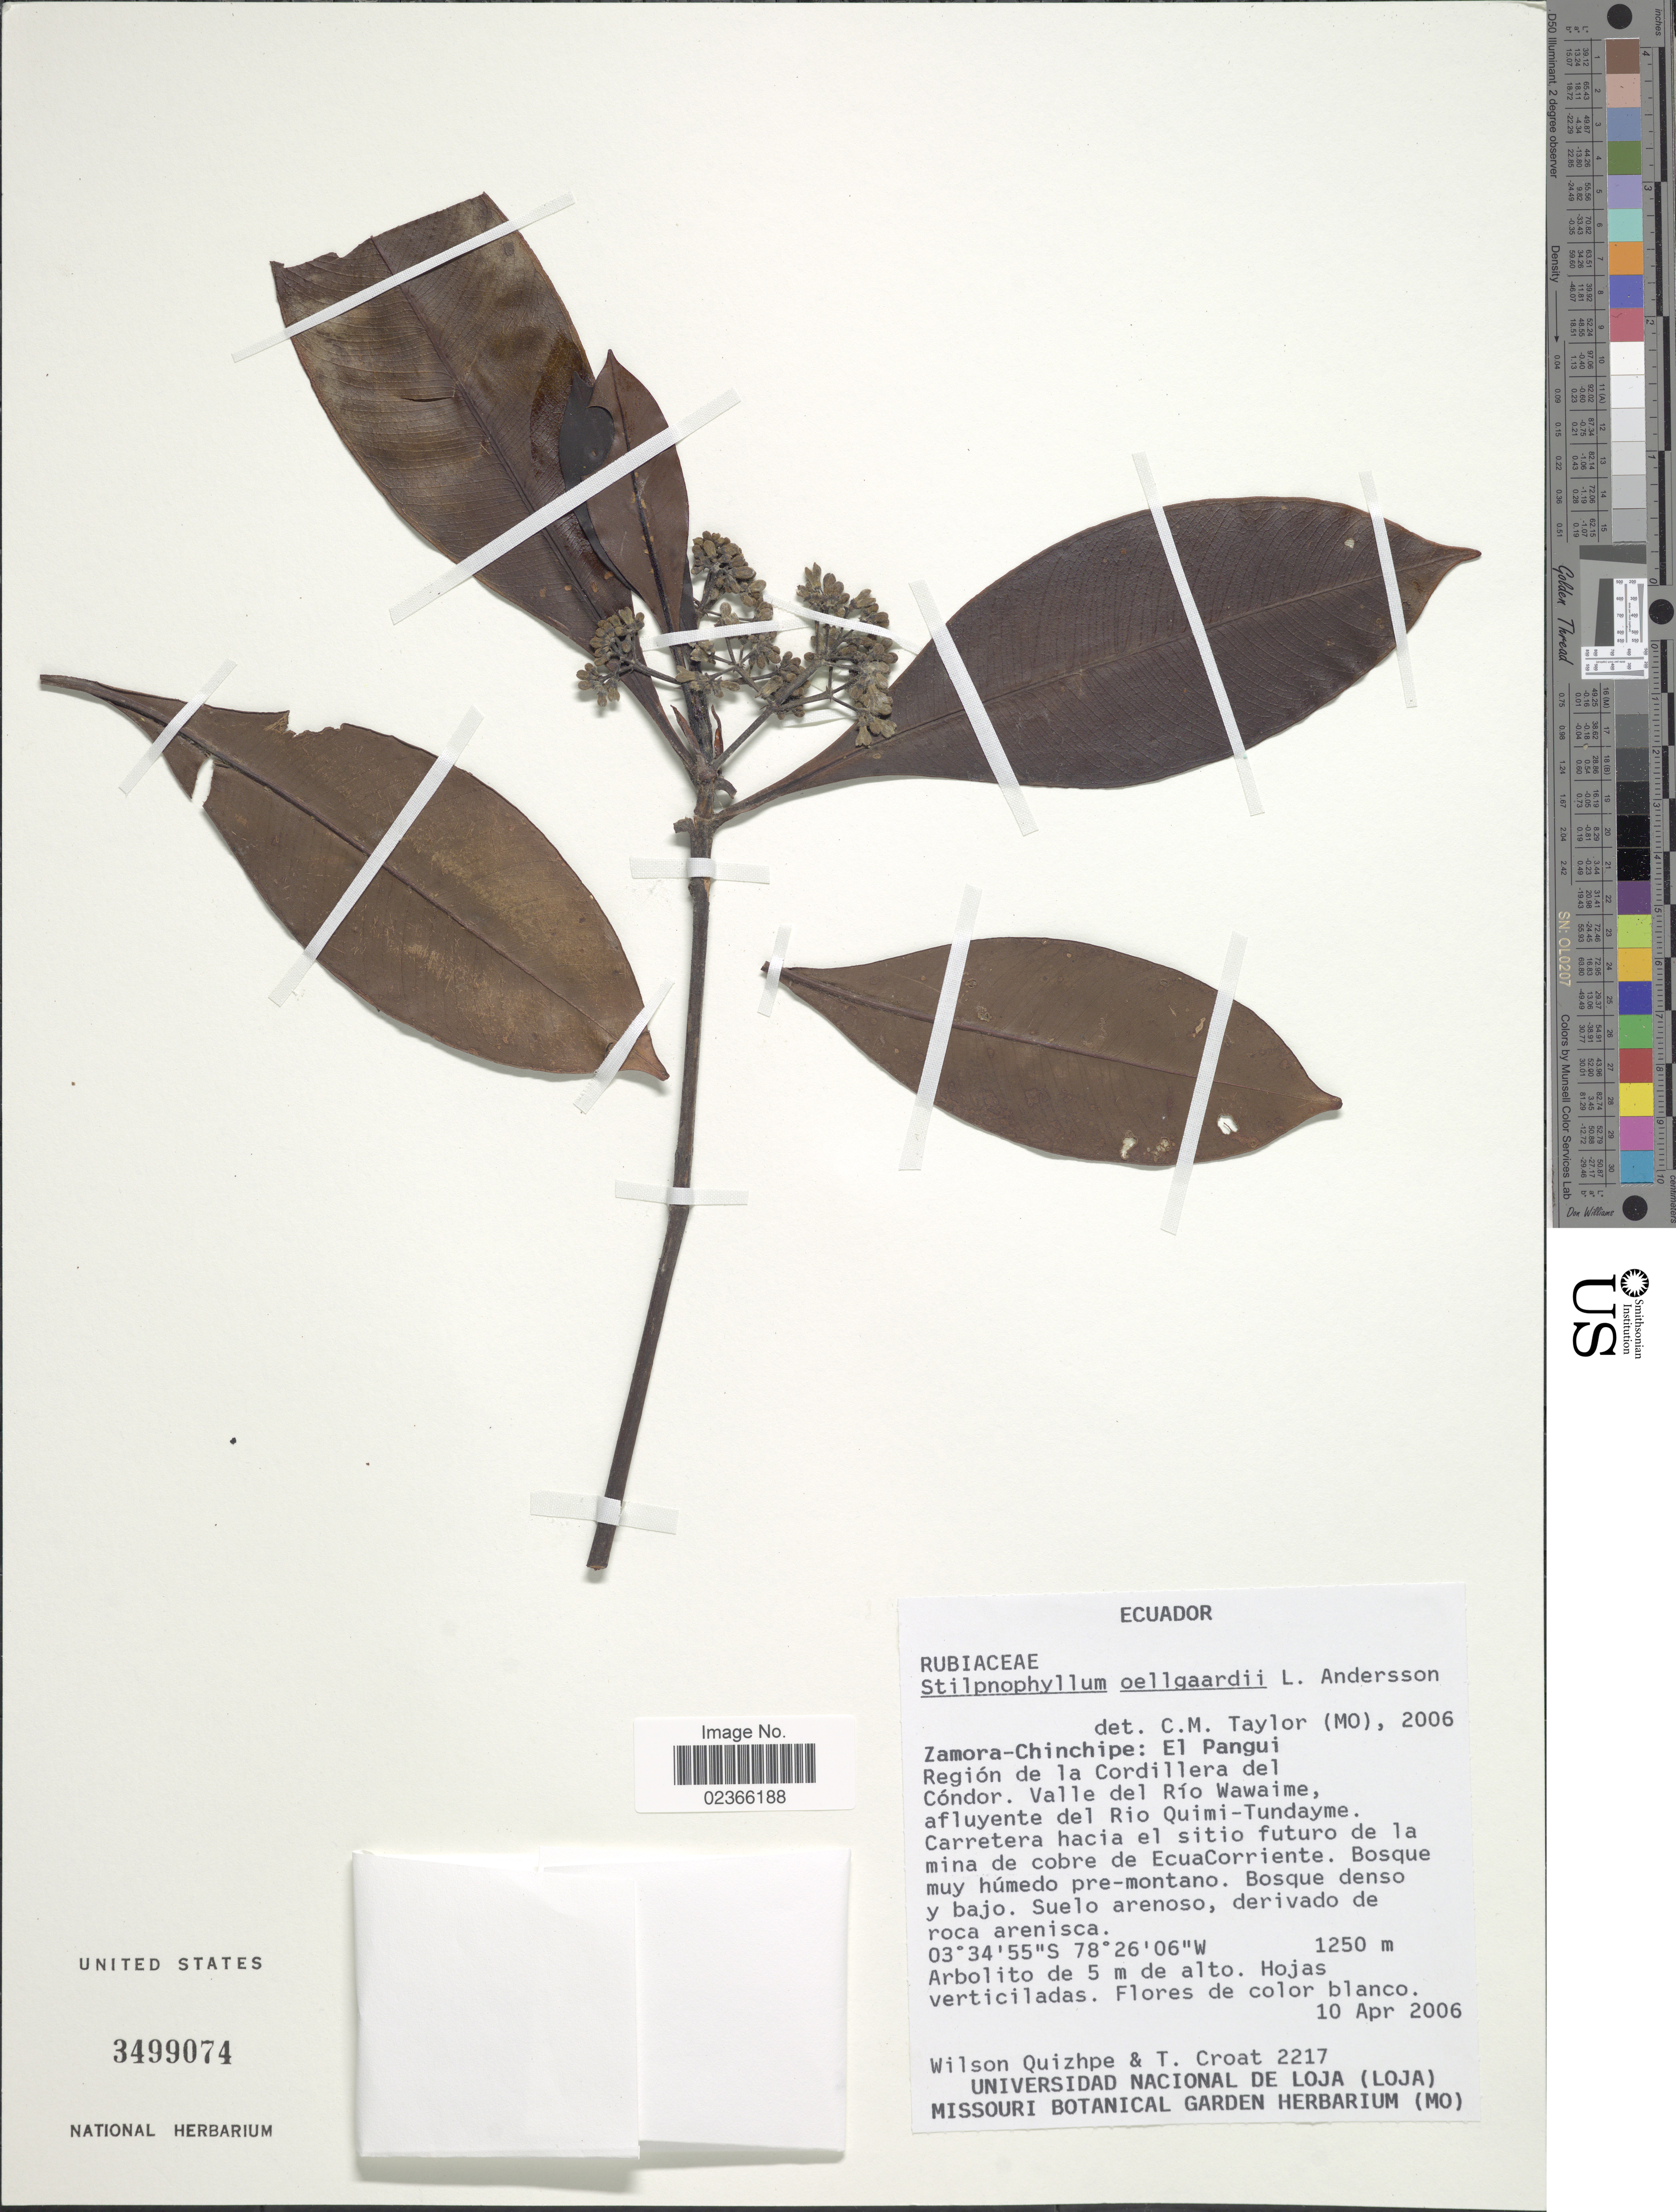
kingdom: Plantae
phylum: Tracheophyta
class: Magnoliopsida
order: Gentianales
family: Rubiaceae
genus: Stilpnophyllum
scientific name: Stilpnophyllum oellgaardii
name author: L. Andersson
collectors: W. Quizhpe & T. B. Croat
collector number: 2217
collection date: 2006-04-10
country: Ecuador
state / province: Zamora-Chinchipe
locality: Zamora-Chinchipe: El Pangui, Region de la Cordillera del Condor. Valle del Rio Wawaime, afluyente del Rio Quimi-Tundayme.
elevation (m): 1250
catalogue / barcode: US 3499074